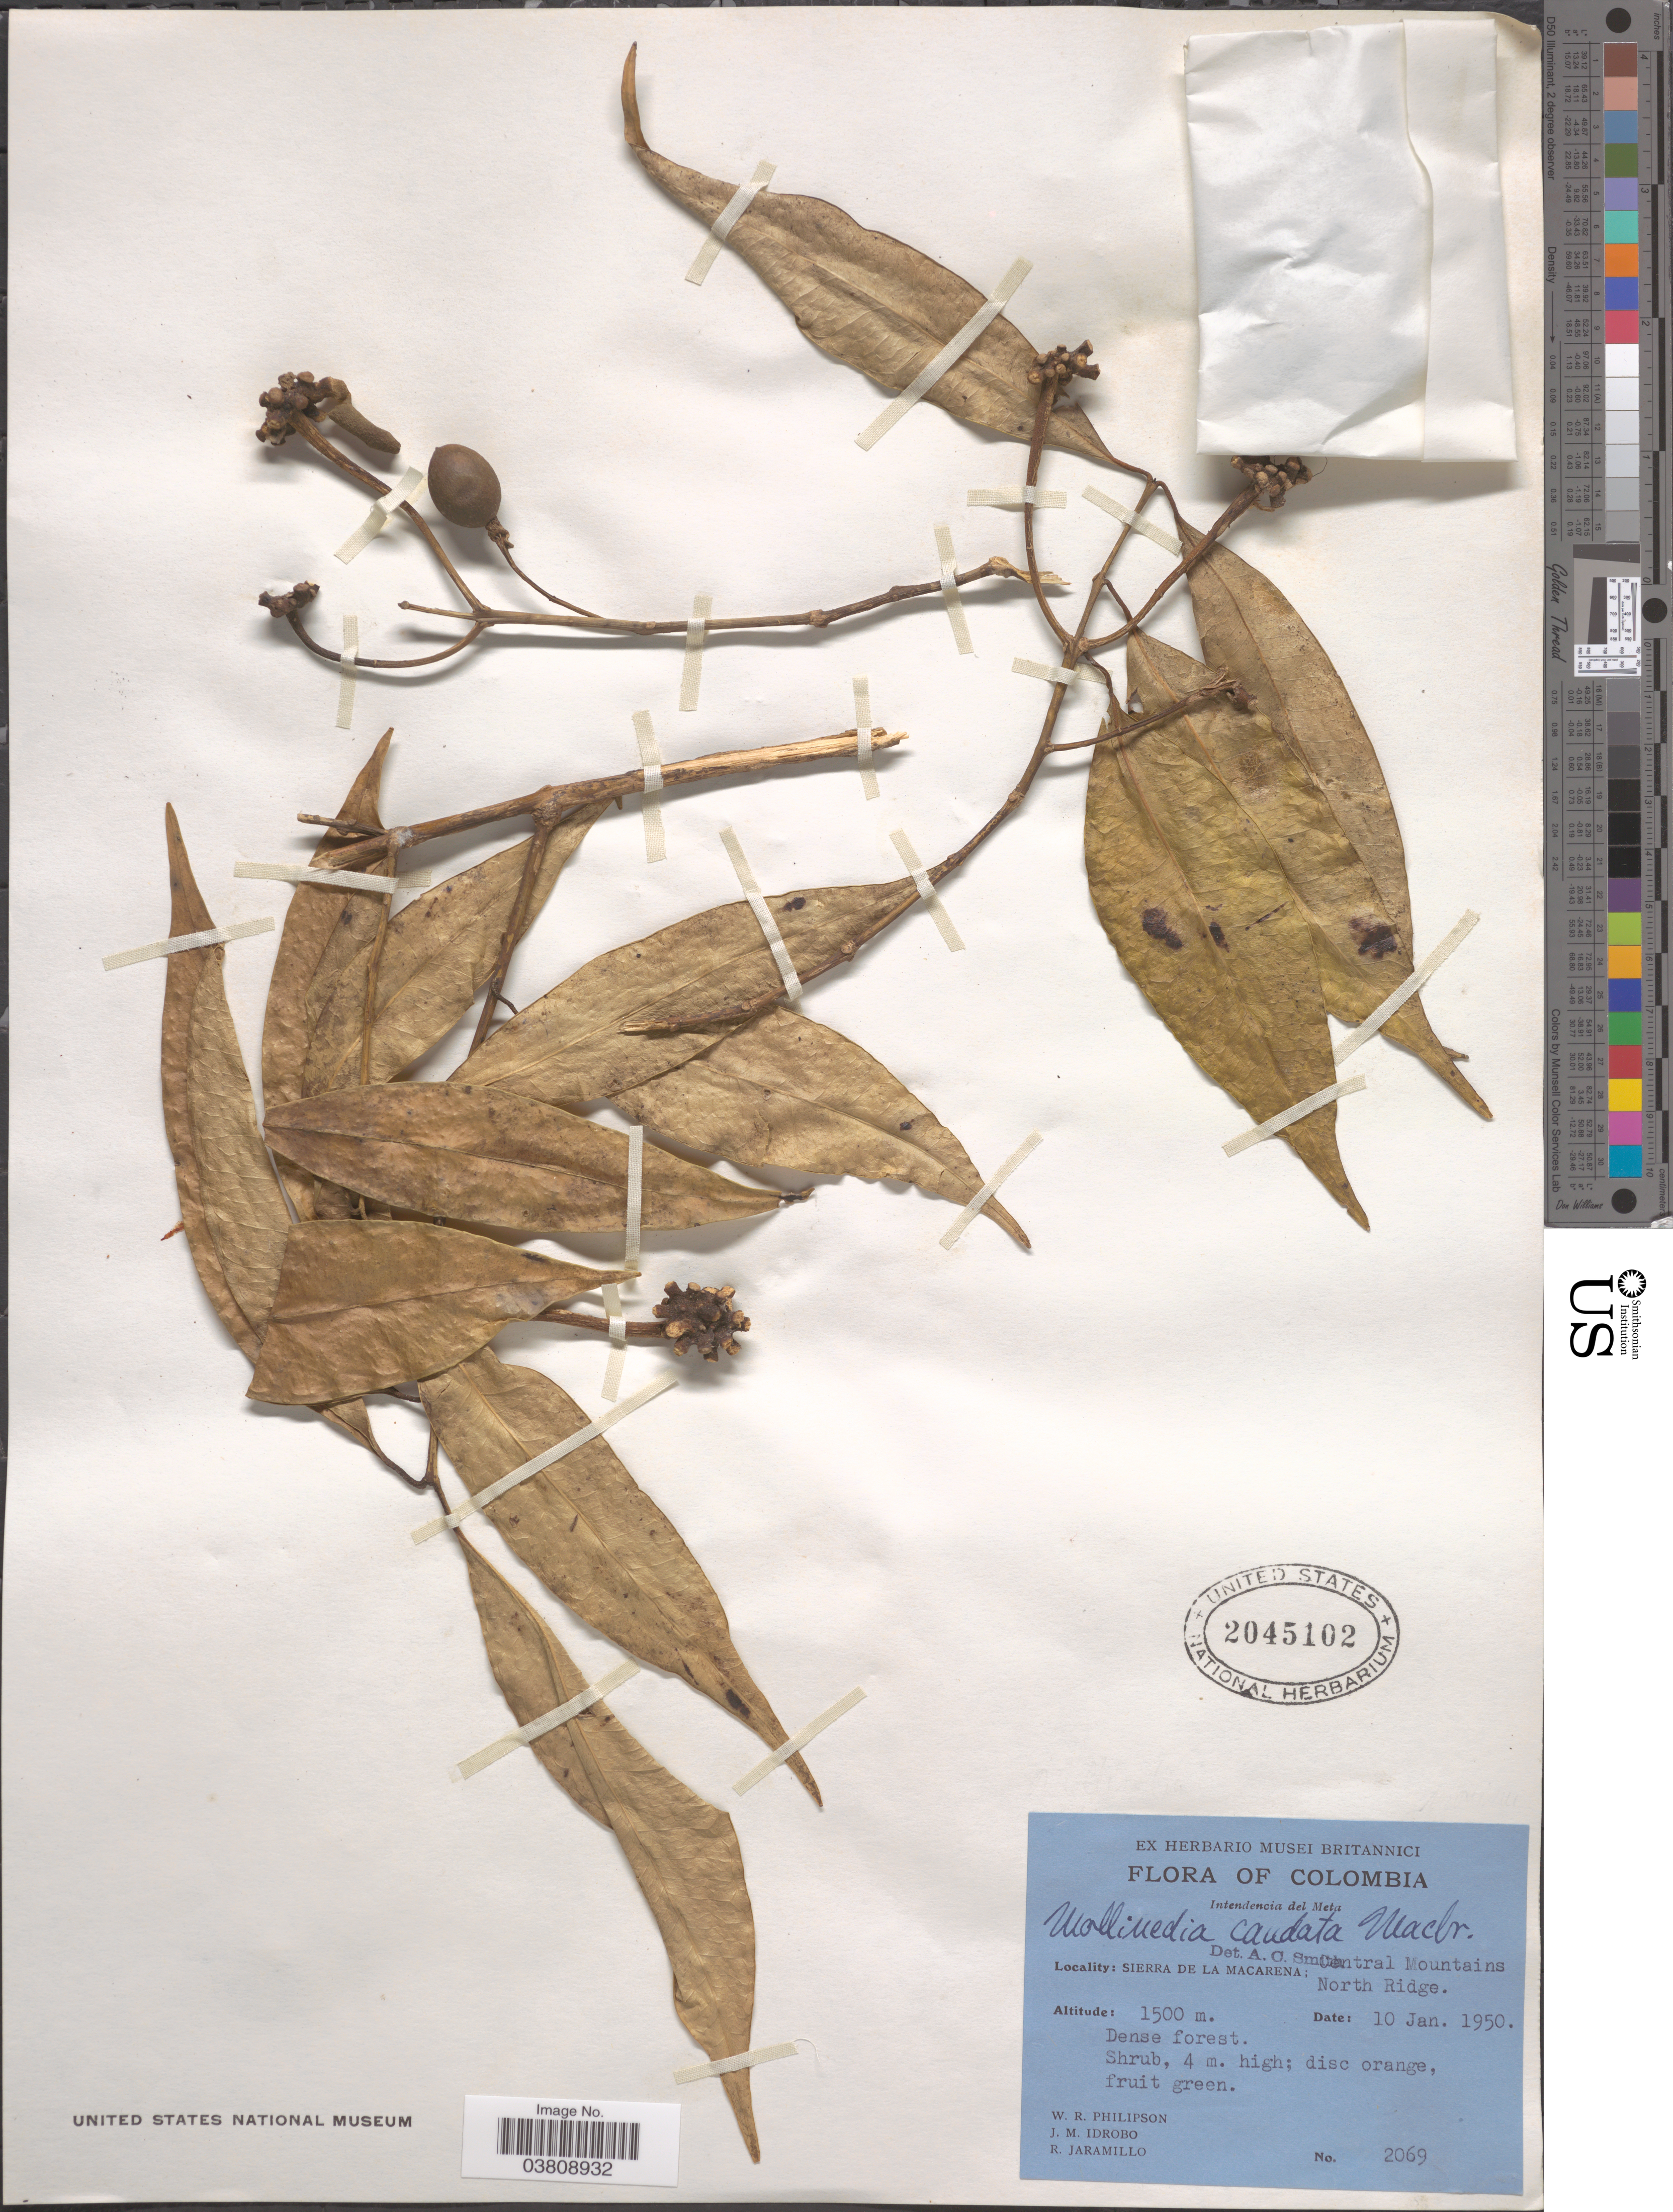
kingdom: Plantae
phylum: Tracheophyta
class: Magnoliopsida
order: Laurales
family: Monimiaceae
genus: Mollinedia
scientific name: Mollinedia caudata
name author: J.F. Macbr.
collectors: W. R. Philipson, J. M. Idrobo & R. Jaramillo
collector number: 2069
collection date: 1950-01-10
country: Colombia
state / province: Meta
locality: Intendencia del Meta. Sierra de La Macarena; Central Mountains. North Ridge.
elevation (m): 1500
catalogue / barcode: US 2045102